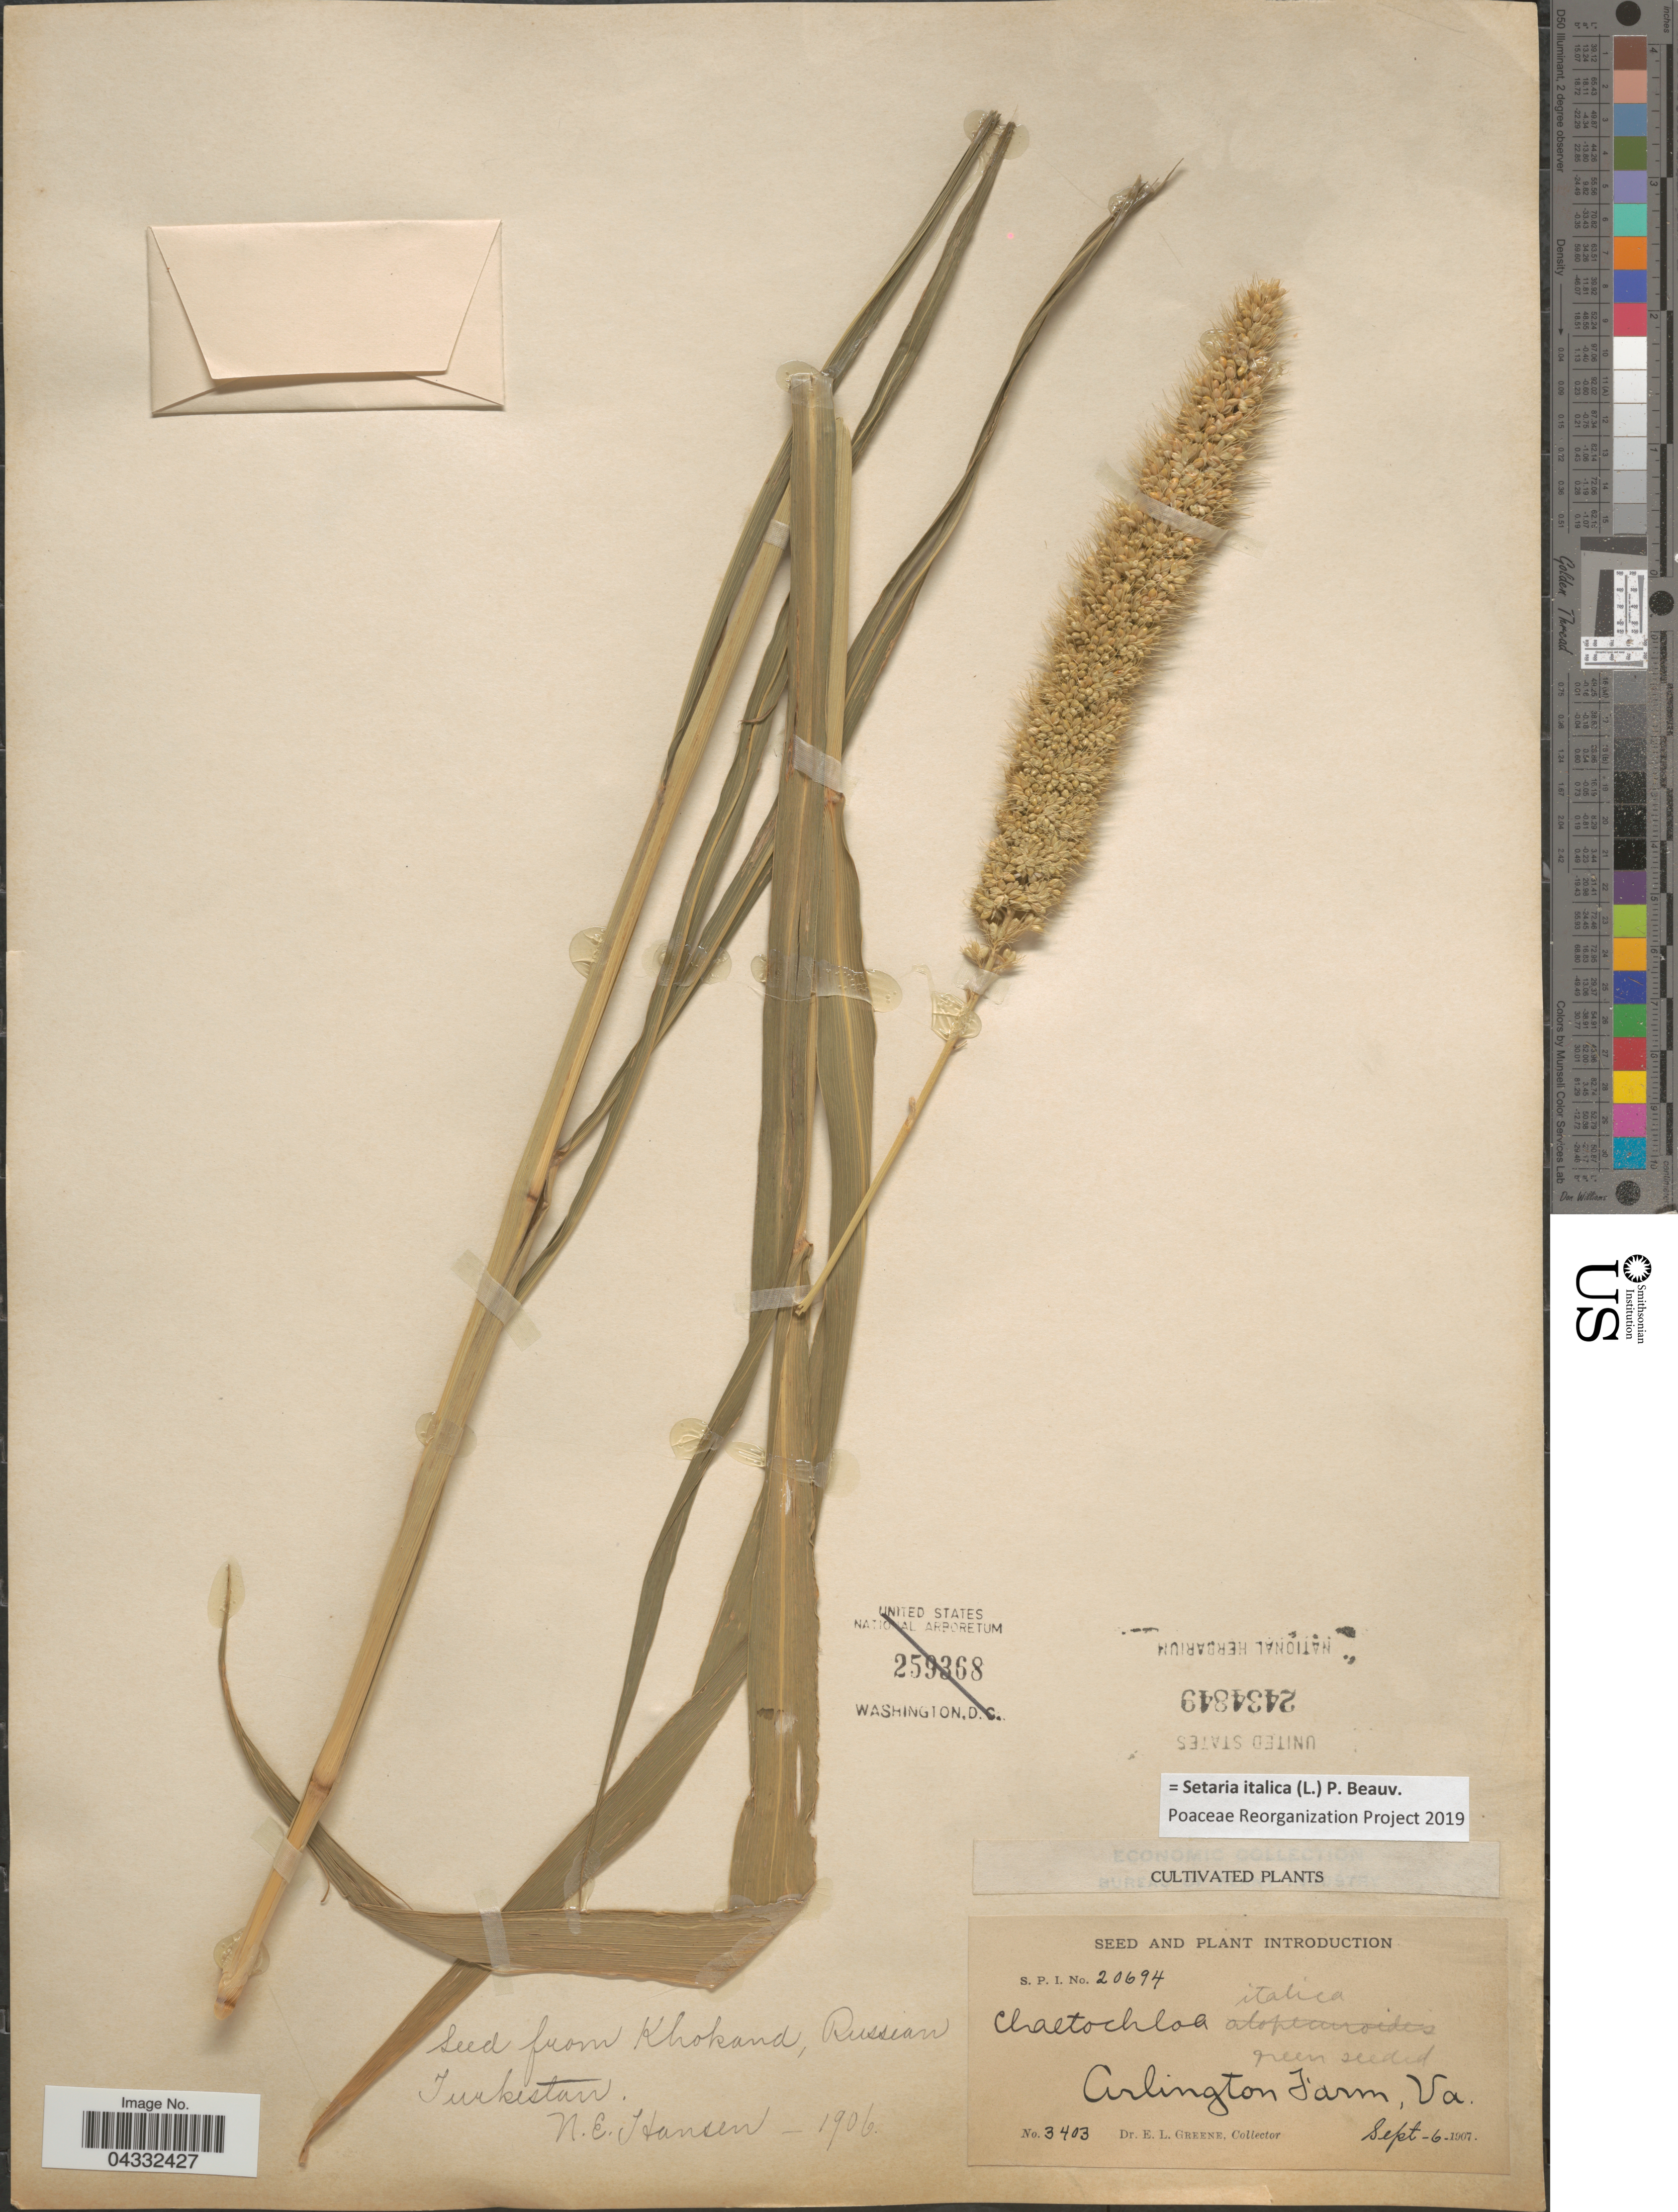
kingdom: Plantae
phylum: Tracheophyta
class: Liliopsida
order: Poales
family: Poaceae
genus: Setaria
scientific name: Setaria italica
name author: (L.) P. Beauv.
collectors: E. L. Greene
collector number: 3403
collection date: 1907-09-06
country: United States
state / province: Virginia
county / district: Arlington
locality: Arlington Farm.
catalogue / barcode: US 2434849